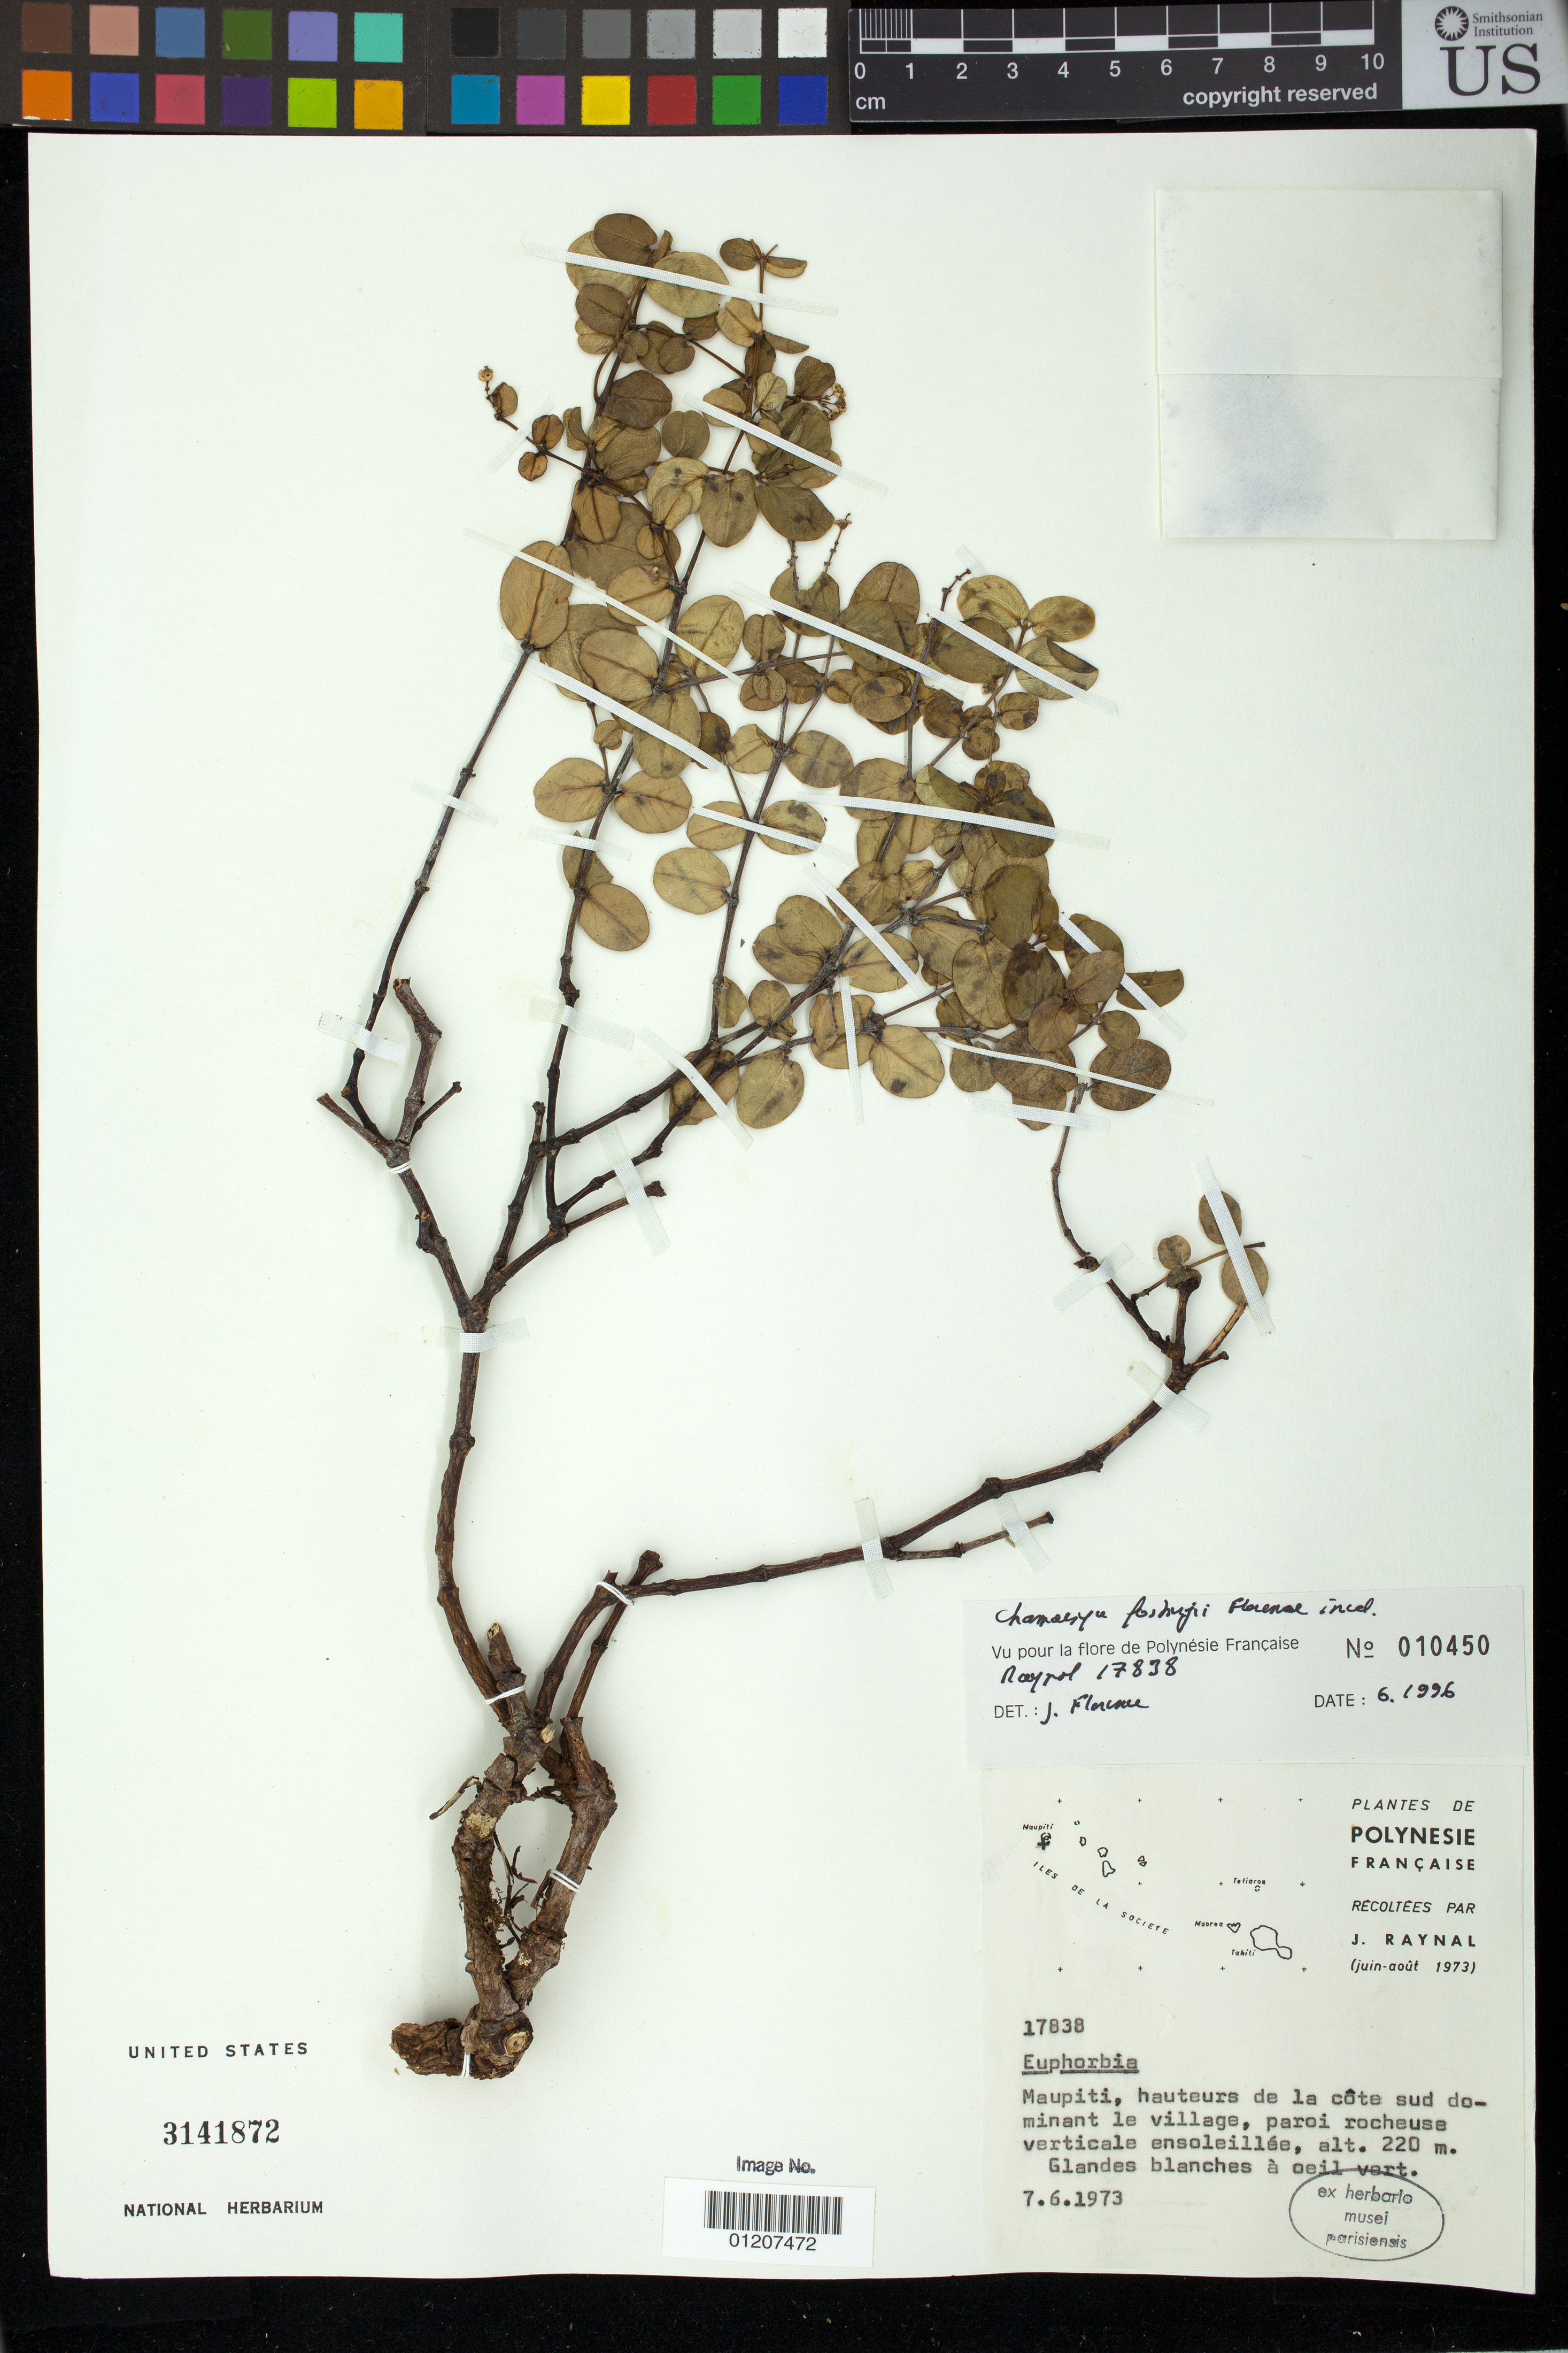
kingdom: Plantae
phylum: Tracheophyta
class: Magnoliopsida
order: Malpighiales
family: Euphorbiaceae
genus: Euphorbia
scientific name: Euphorbia fosbergii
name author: (J. Florence) Govaerts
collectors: J. Raynal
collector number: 17838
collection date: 1973-06-07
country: French Polynesia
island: Maupiti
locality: Hauters de la còte sud dominant le village.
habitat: paroi rocheuse verticale ensoleilee.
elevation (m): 220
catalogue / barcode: US 3141872